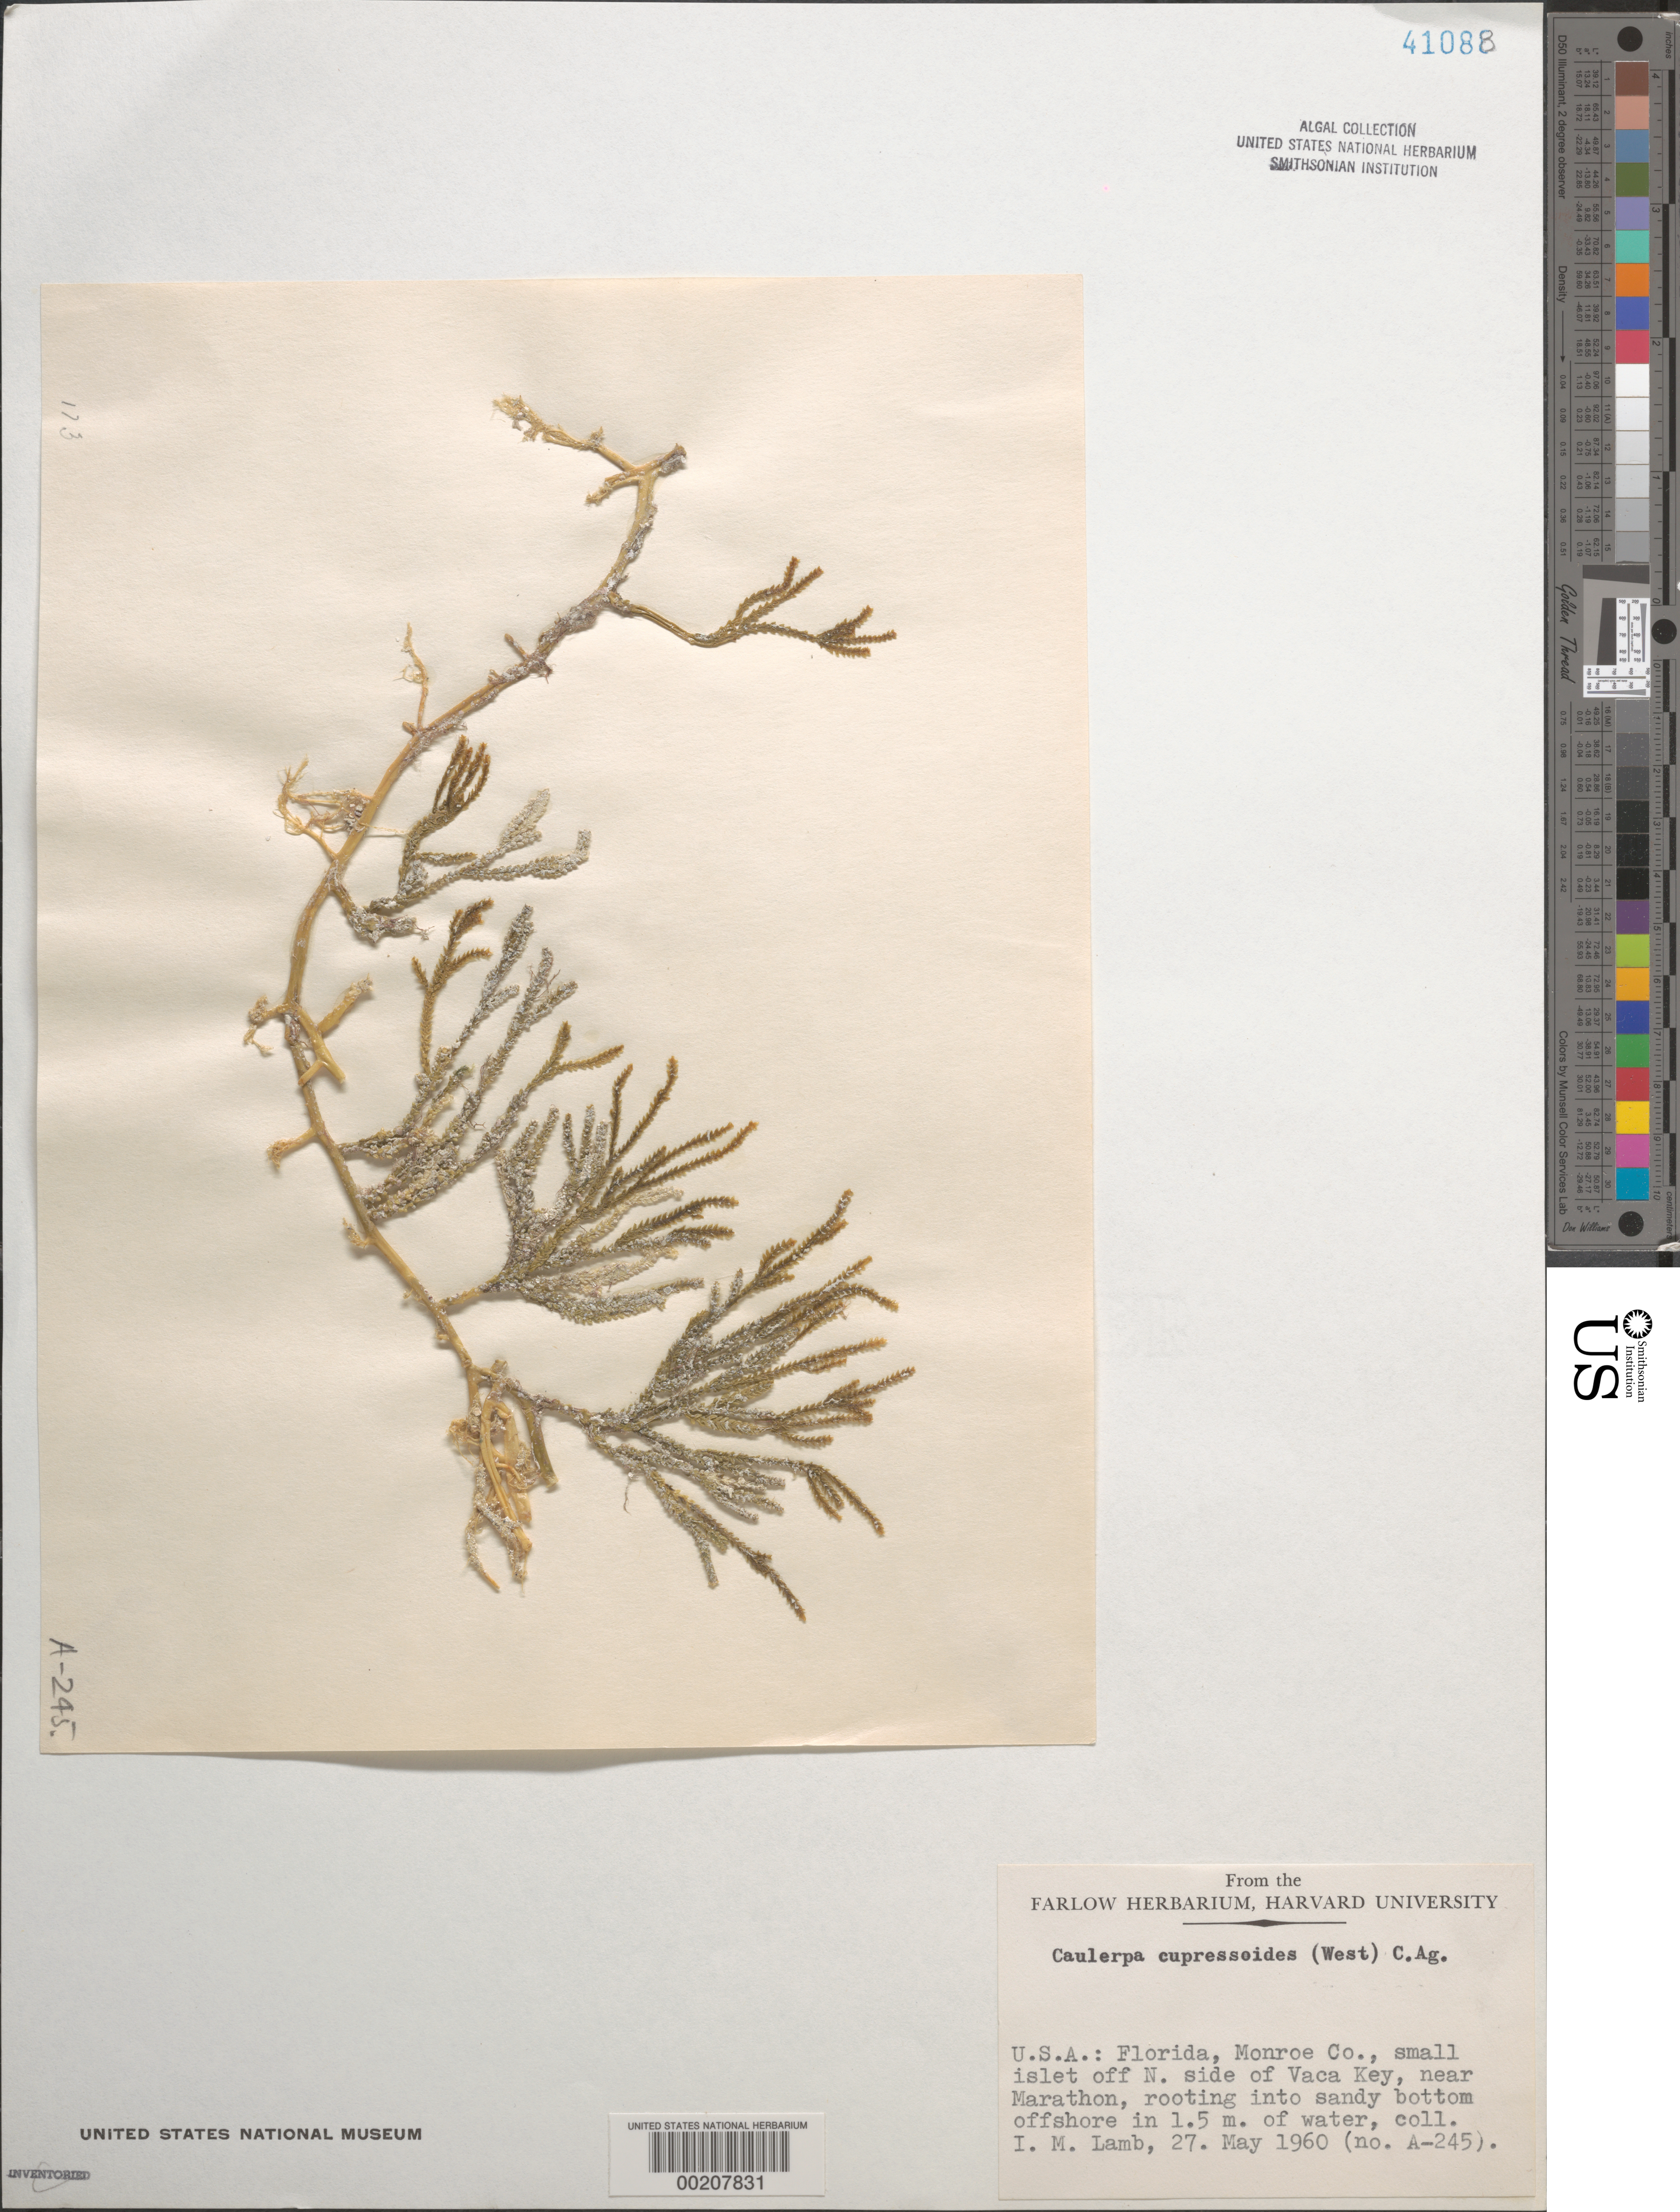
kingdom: Plantae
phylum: Chlorophyta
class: Ulvophyceae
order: Bryopsidales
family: Caulerpaceae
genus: Caulerpa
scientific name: Caulerpa cupressoides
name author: (Vahl) C. Agardh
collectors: I. M. Lamb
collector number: A-245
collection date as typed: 27 May 1960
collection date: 1960-05-27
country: United States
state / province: Florida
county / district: Monroe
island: Key Vaca [Vaca Key]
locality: Islet off Key Vaca [Vaca Key], near Marathon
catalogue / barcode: US 41088